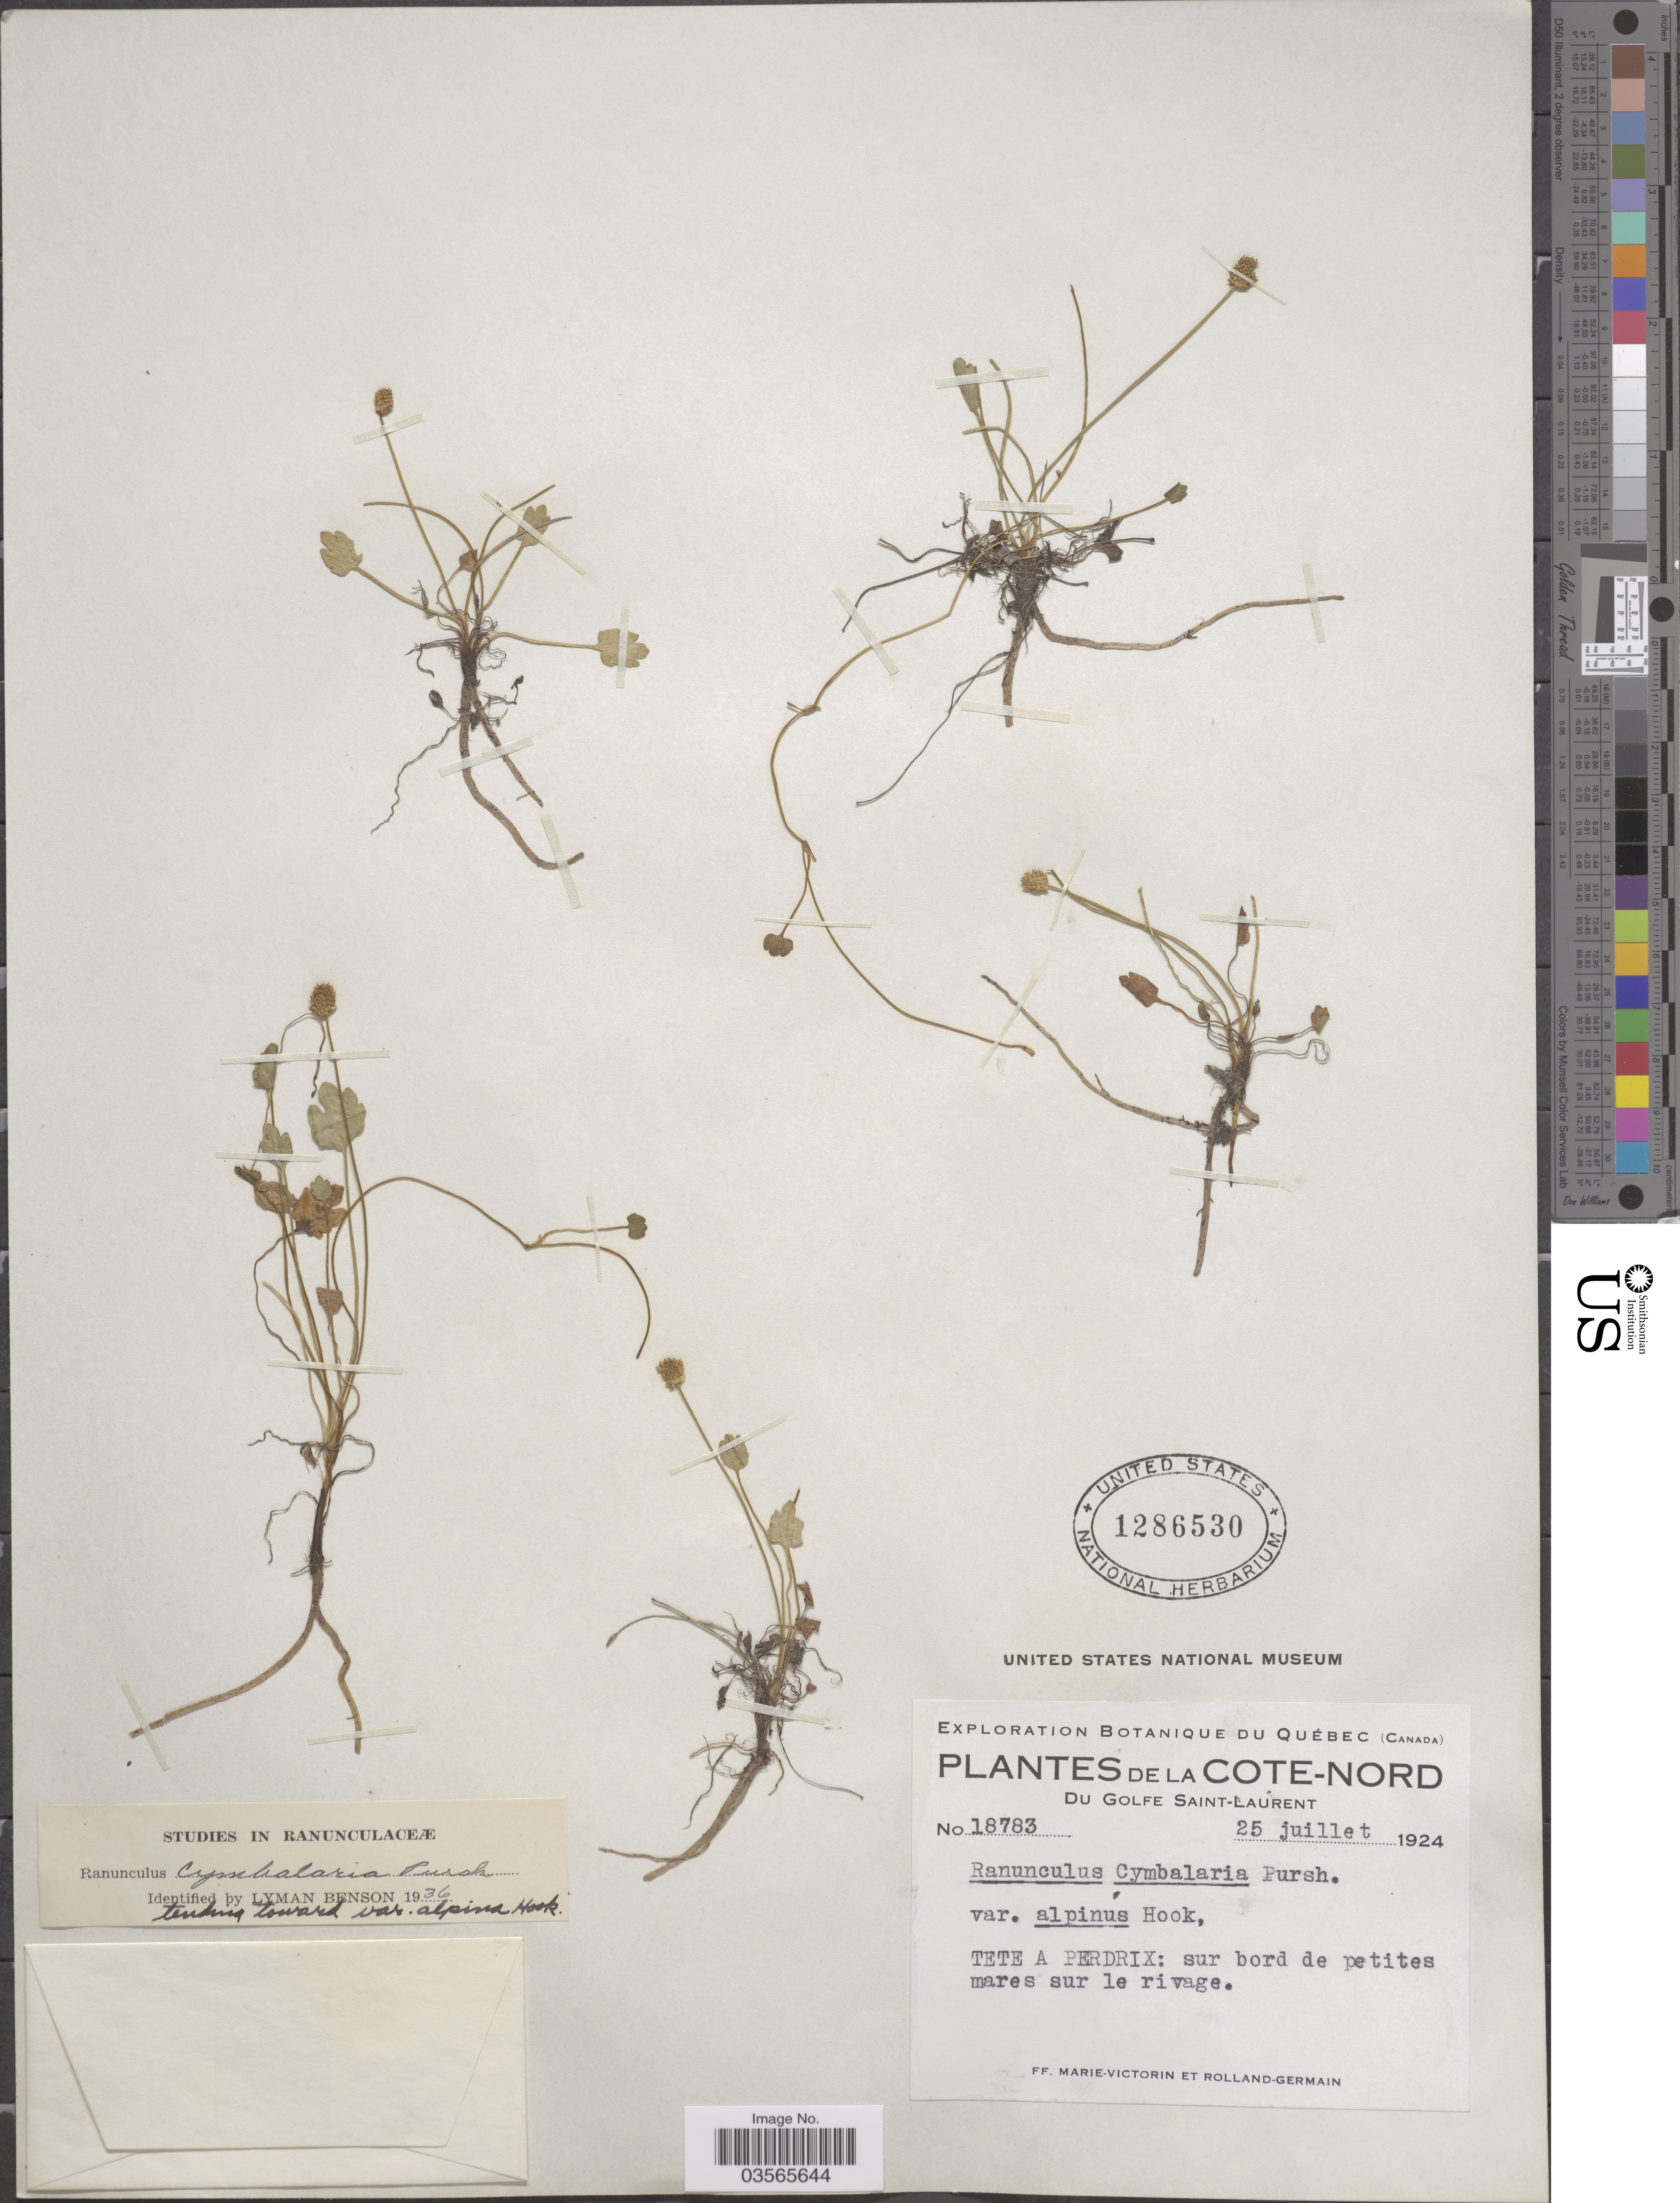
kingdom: Plantae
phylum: Tracheophyta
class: Magnoliopsida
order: Ranunculales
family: Ranunculaceae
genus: Halerpestes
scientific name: Halerpestes cymbalaria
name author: (Pursh) Greene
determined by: Strong, M. T., (US), Smithsonian Institution - National Museum of Natural History (UNITED STATES)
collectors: F. Marie-Victorin & Rolland-Germain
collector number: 18783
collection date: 1924-07-25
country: Canada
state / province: Quebec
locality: La Cote-Nord du Golfe Saint-Laurent. Teta a Perdrix: sur bord de petites mares sur le rivage.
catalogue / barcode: US 1286530